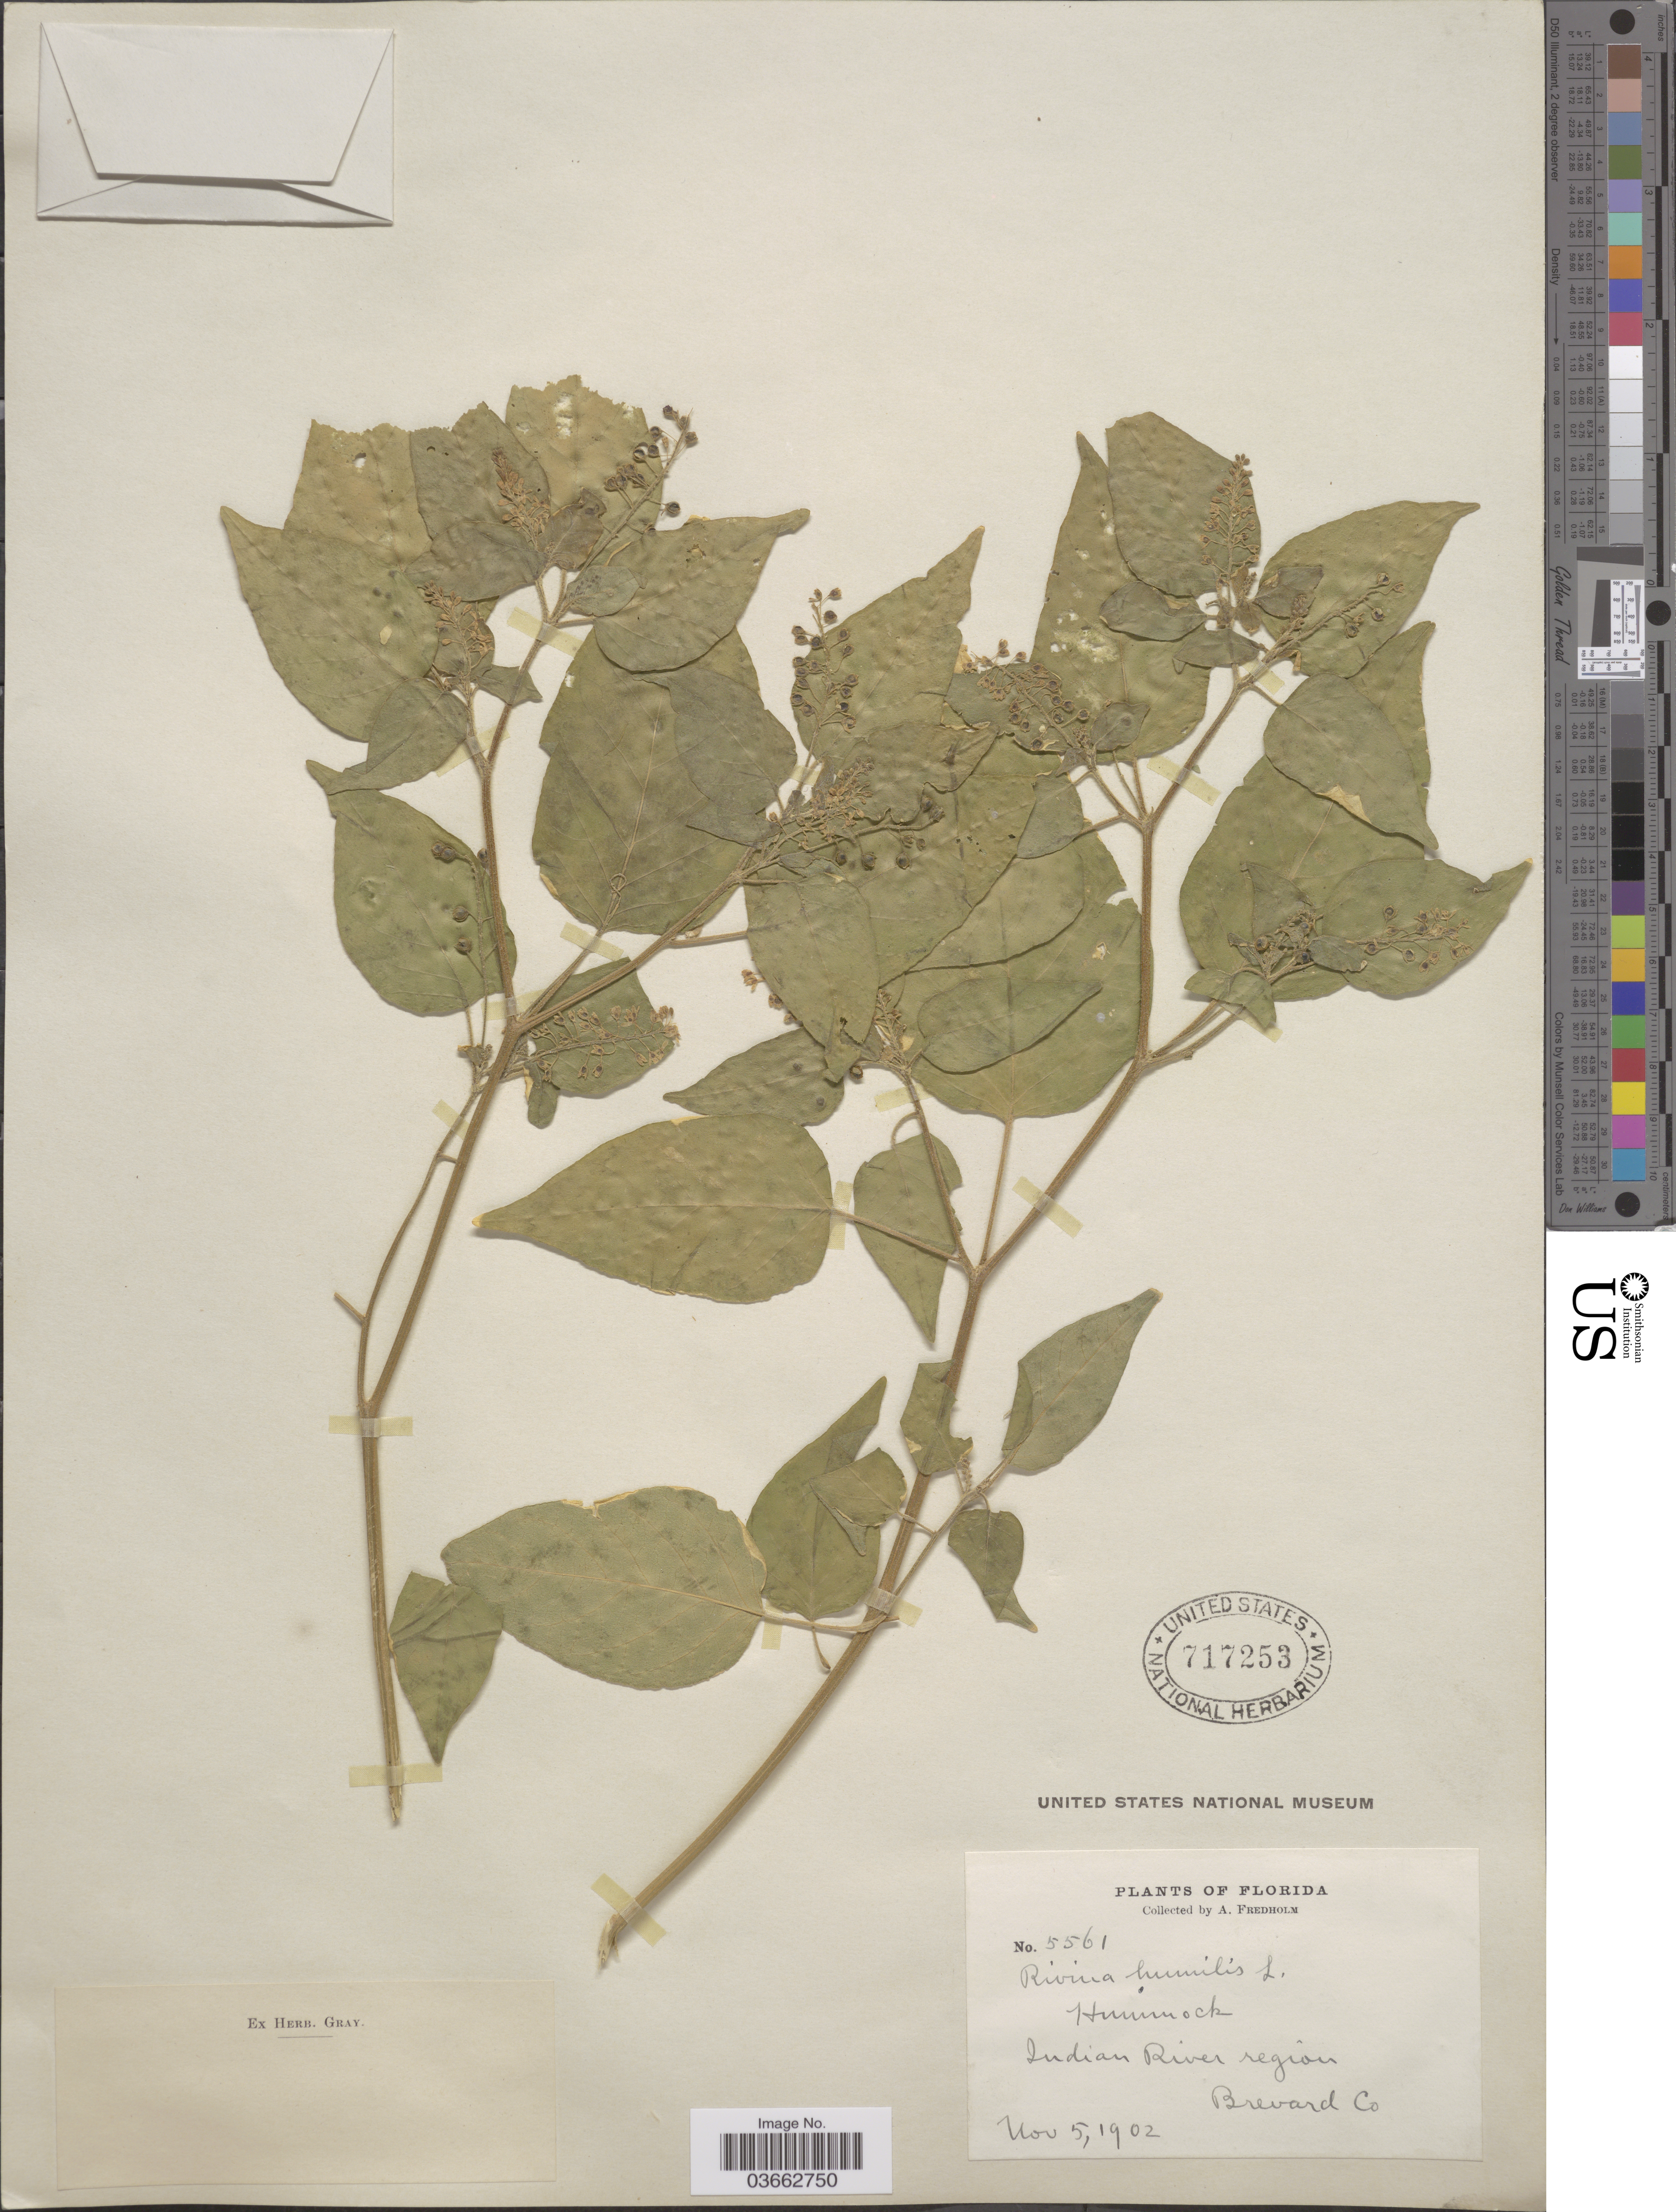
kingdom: Plantae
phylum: Tracheophyta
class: Magnoliopsida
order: Caryophyllales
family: Phytolaccaceae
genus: Rivina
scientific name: Rivina humilis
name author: L.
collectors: A. Fredholm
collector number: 5561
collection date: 1902-11-05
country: United States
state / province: Florida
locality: Hummock, Indian River region, Brevard Co.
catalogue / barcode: US 717253